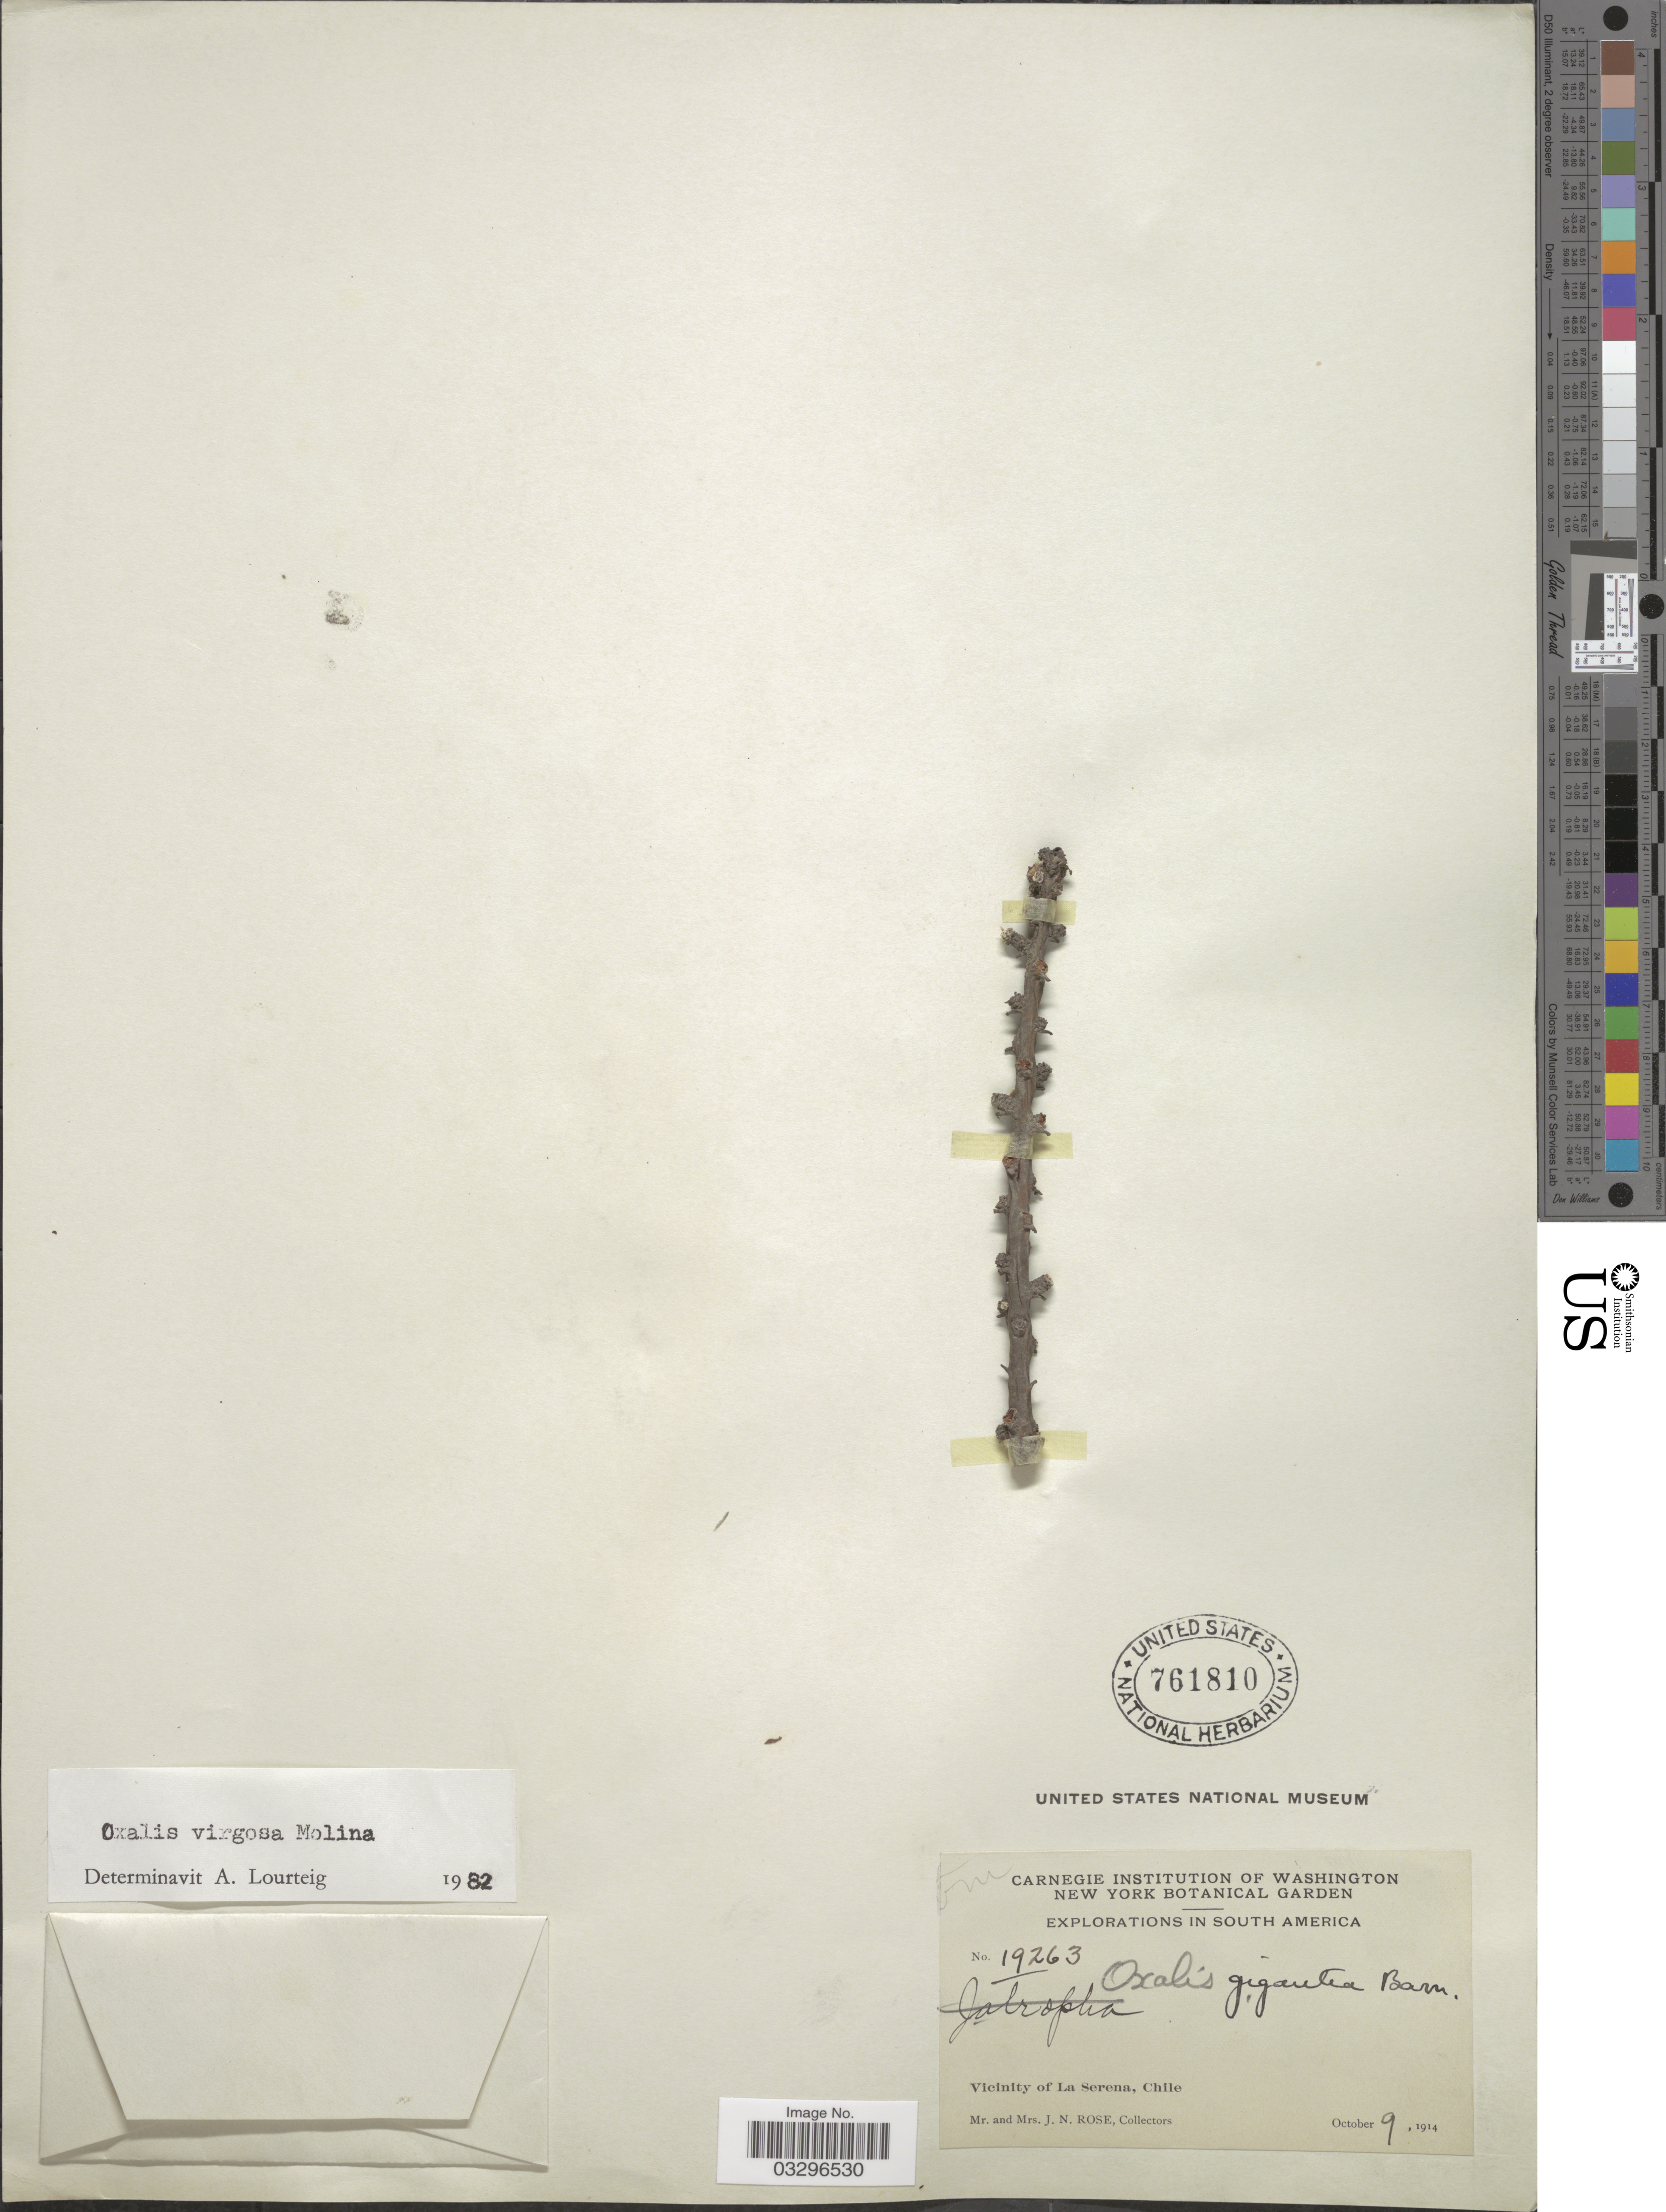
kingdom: Plantae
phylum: Tracheophyta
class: Magnoliopsida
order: Oxalidales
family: Oxalidaceae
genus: Oxalis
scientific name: Oxalis virgosa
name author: Molina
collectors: J. N. Rose & L. B. Rose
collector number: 19263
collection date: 1914-10-09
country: Chile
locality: Vicinity of La Serena.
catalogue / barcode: US 761810